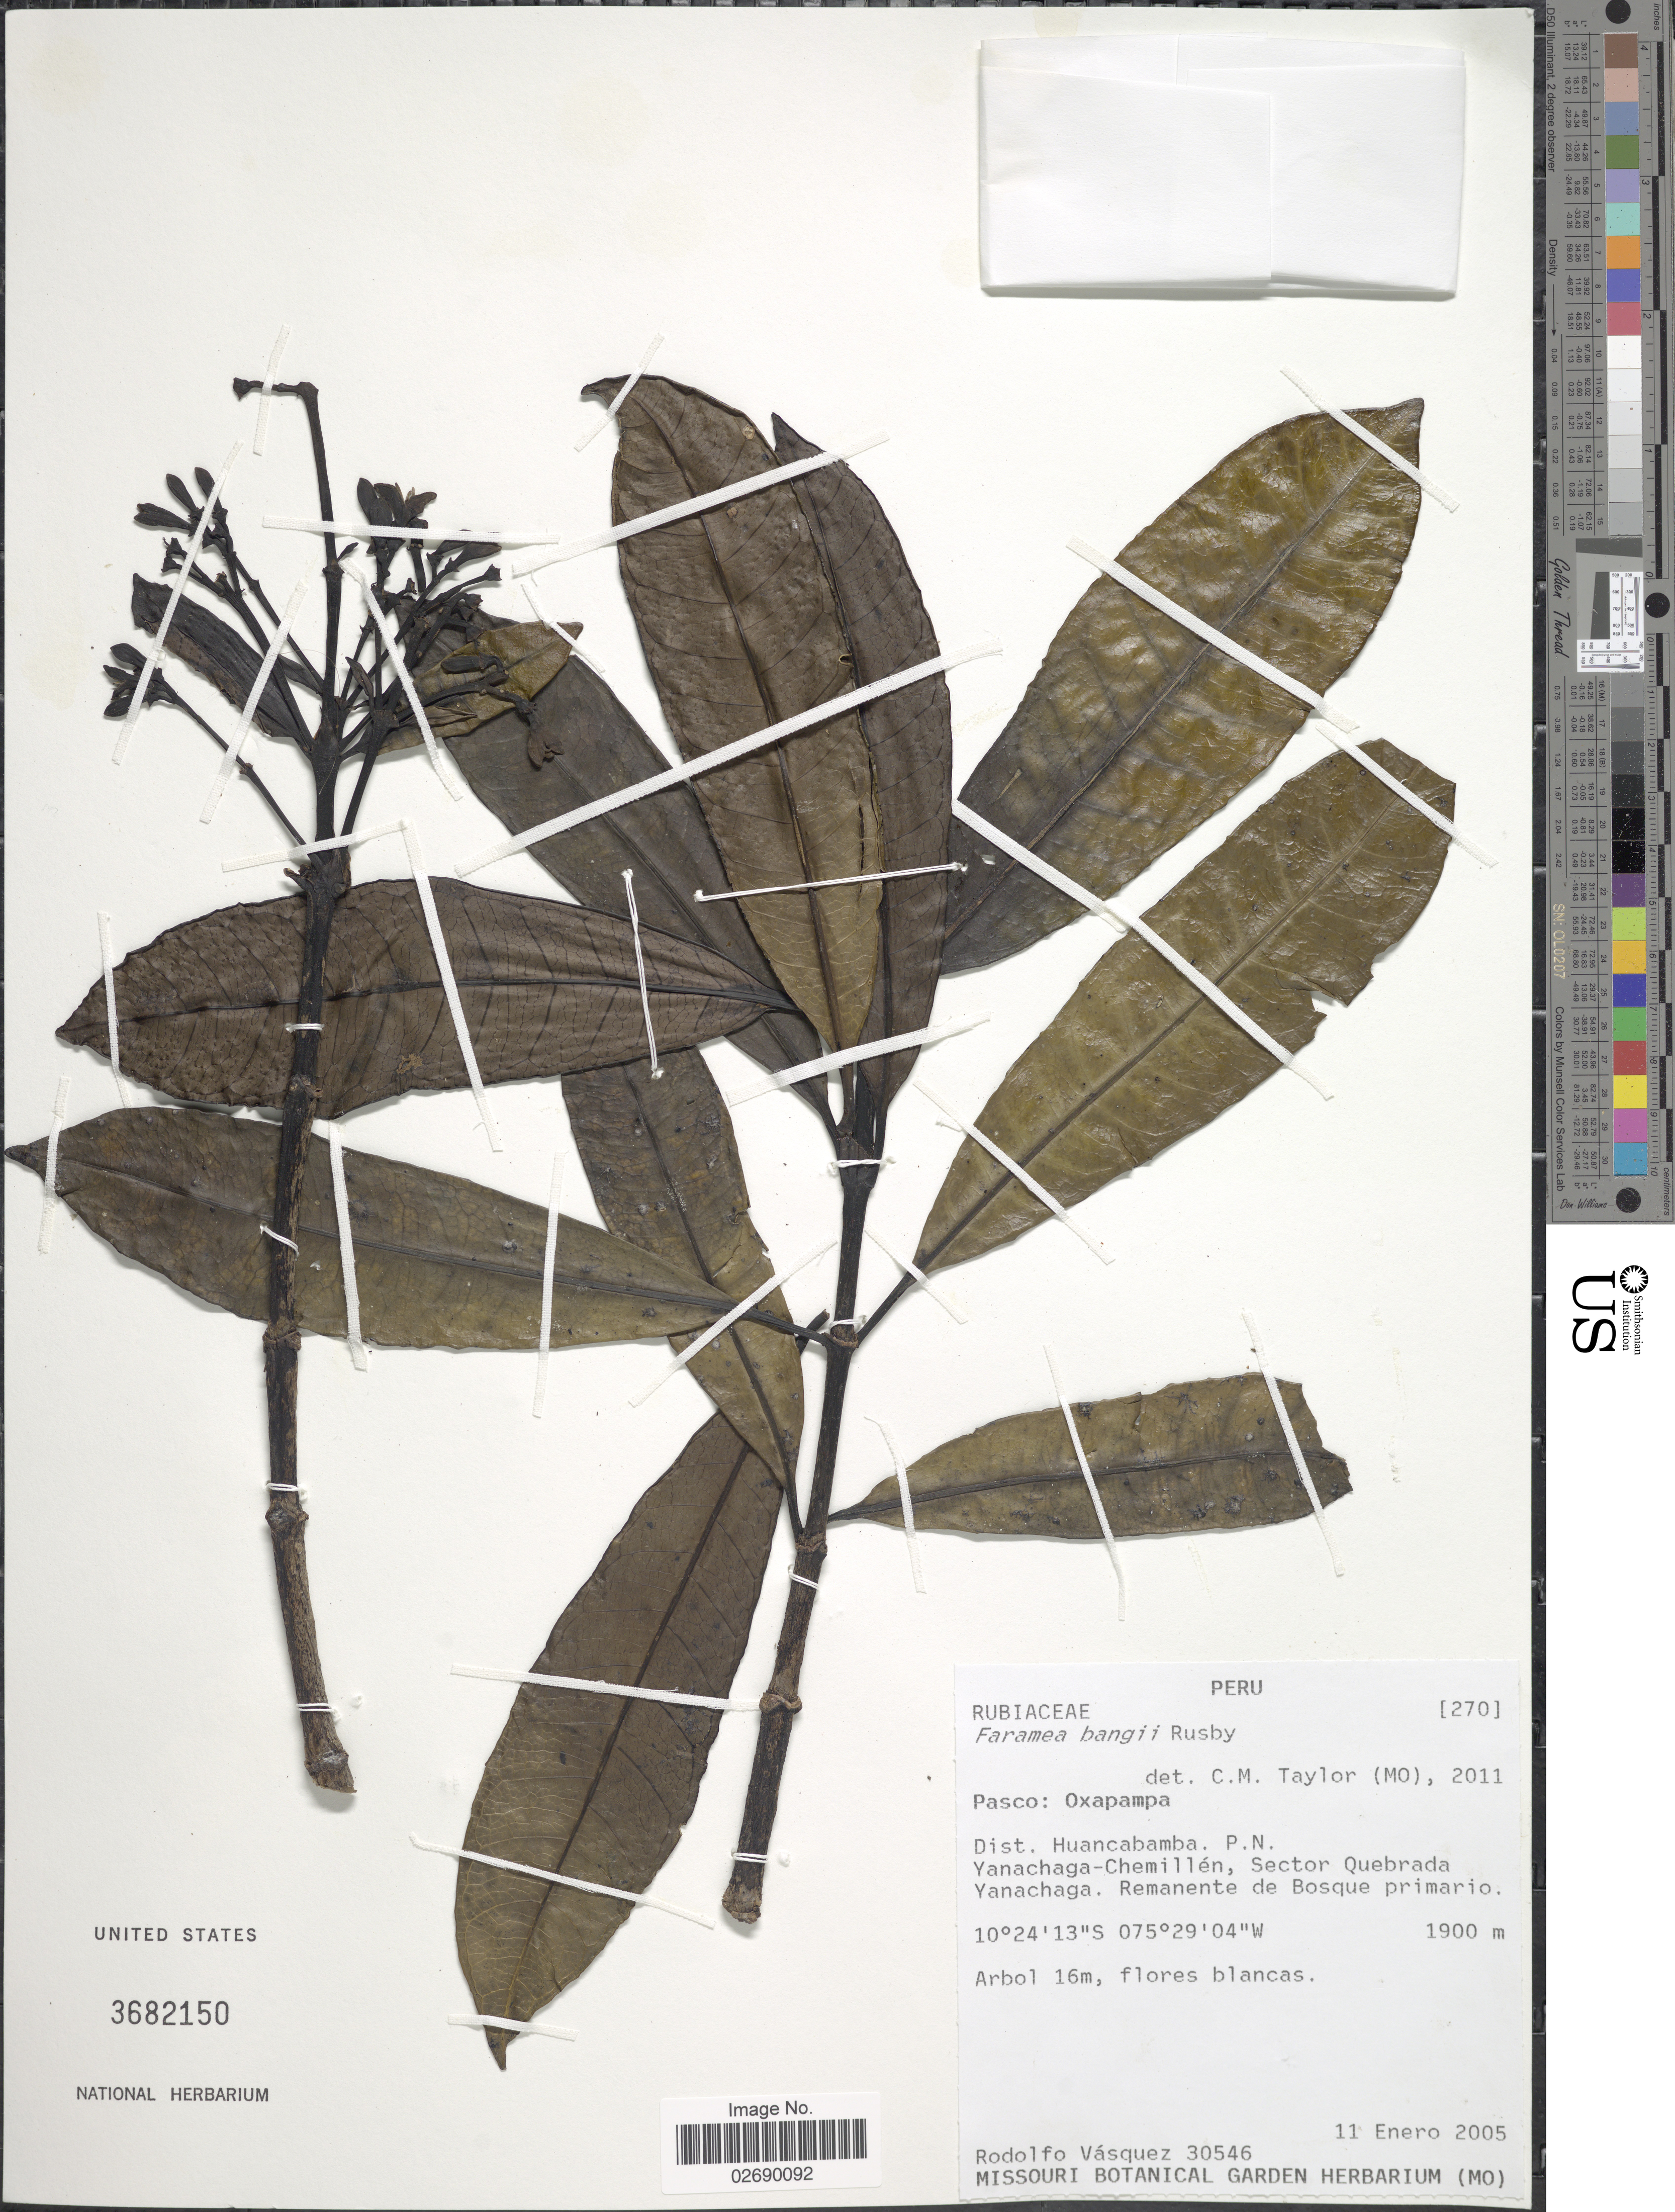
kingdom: Plantae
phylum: Tracheophyta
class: Magnoliopsida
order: Gentianales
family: Rubiaceae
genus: Faramea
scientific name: Faramea bangii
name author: Rusby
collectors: R. Vásquez M.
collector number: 30546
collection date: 2005-01-11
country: Peru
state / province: Pasco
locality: Oxapampa. Dist. Huancabamba, P. N. Yanachaga-Chemillen, Sector Quebrada Yanachaga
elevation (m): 1900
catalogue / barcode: US 3682150